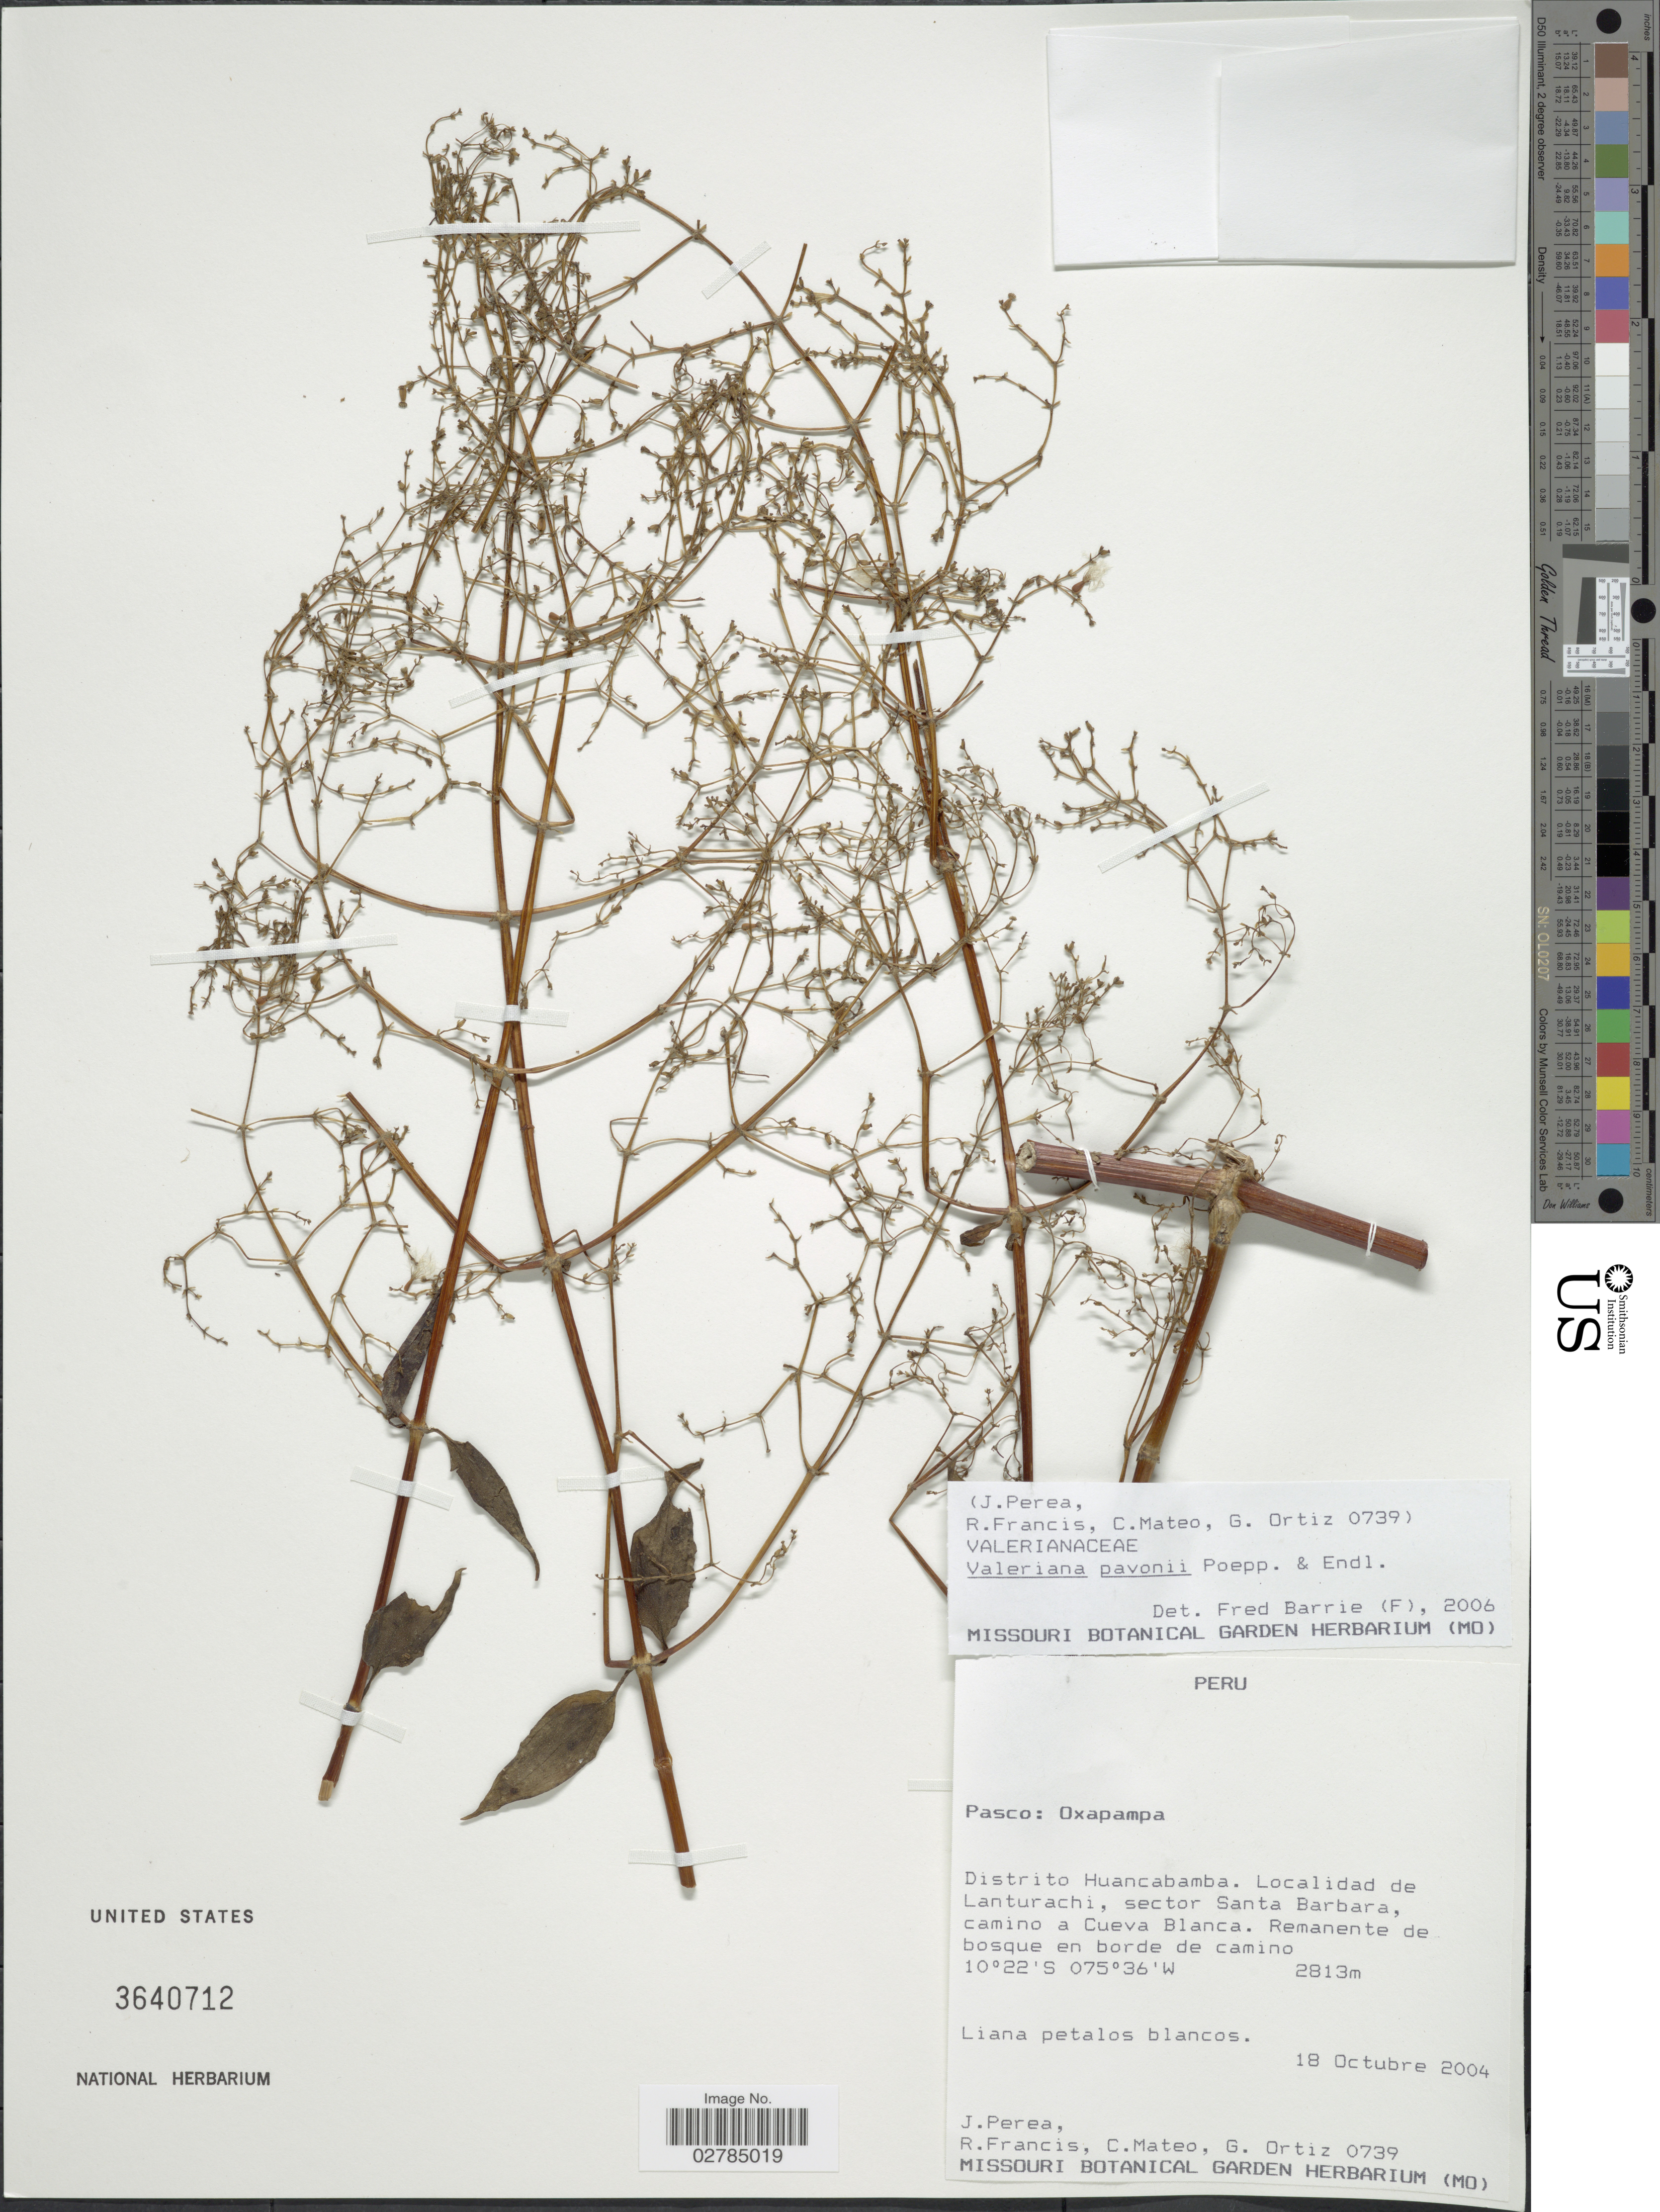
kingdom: Plantae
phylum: Tracheophyta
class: Magnoliopsida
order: Dipsacales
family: Caprifoliaceae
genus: Valeriana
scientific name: Valeriana pavonii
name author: Poepp.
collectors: J. Perea, R. Francis, C. Mateo & G. Ortiz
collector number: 0739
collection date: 2004-10-18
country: Peru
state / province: Pasco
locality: Oxapampa, Distrito Huancabamba, Localidad de Lanturachi, sector Santa Barbara, camino a Cueva Blanca.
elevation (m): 2813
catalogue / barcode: US 3640712